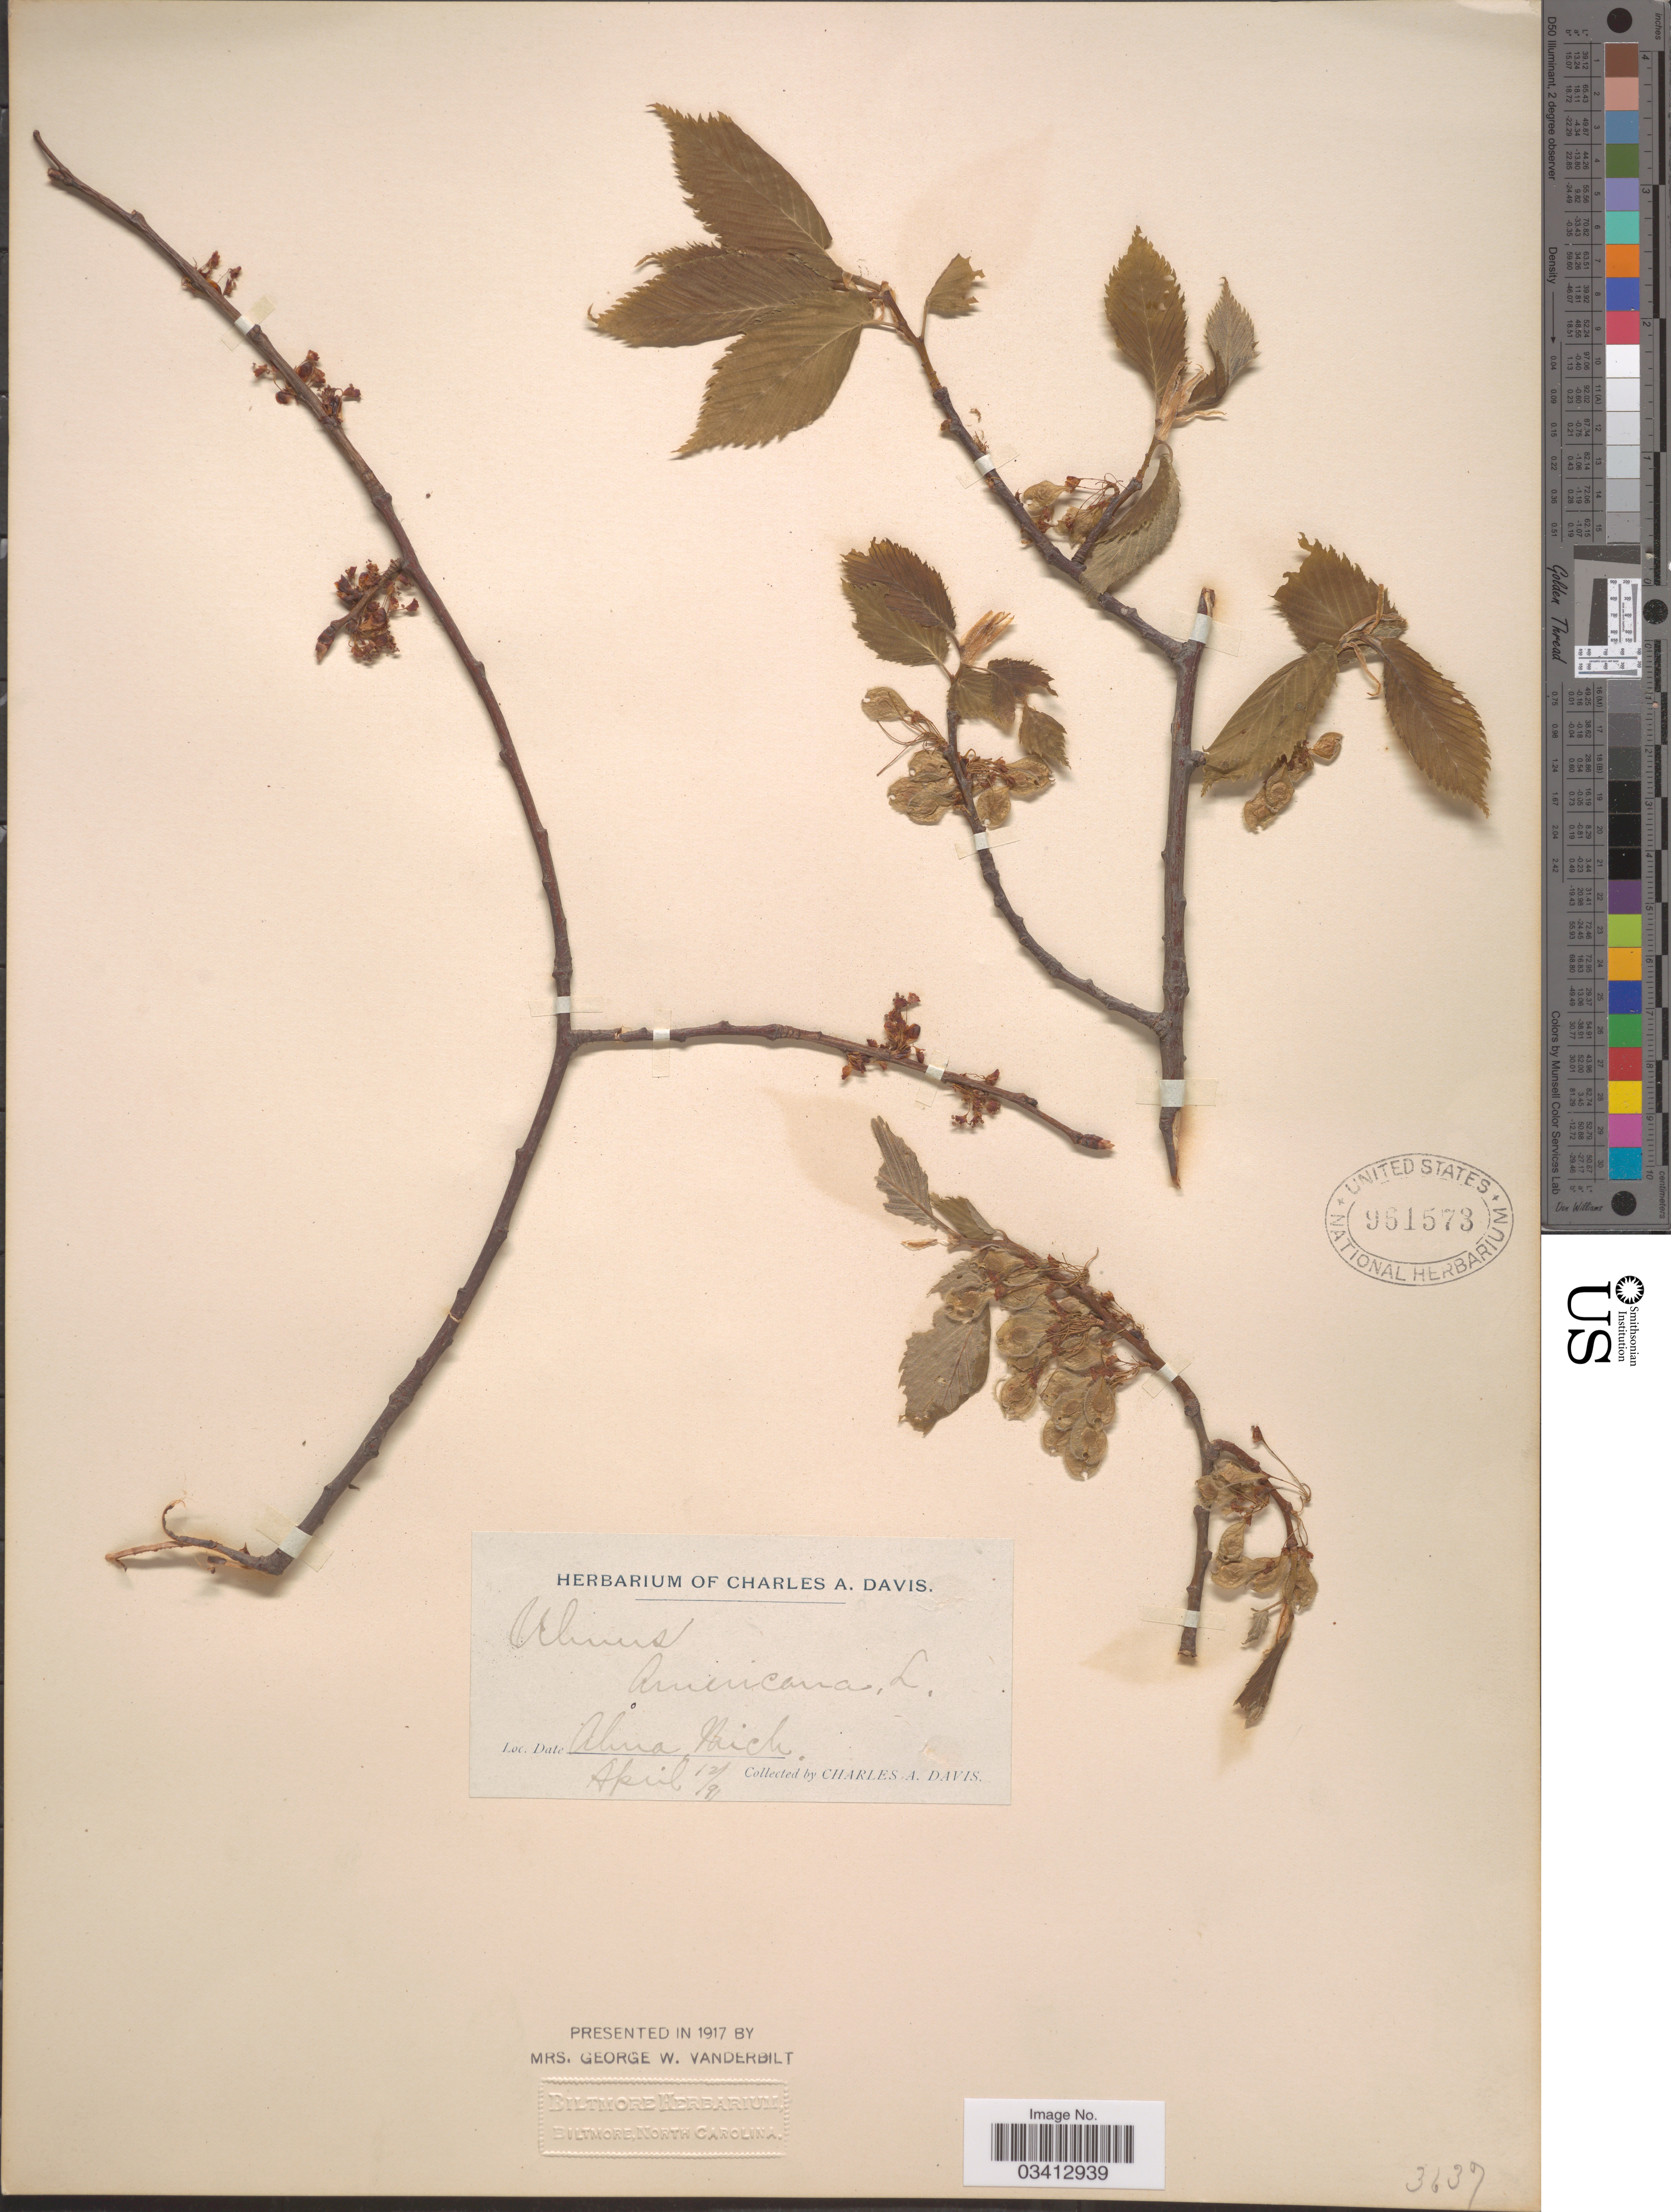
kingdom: Plantae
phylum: Tracheophyta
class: Magnoliopsida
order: Rosales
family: Ulmaceae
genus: Ulmus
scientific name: Ulmus americana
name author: L.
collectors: C. Davis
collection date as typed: Transcribed d/m/y: 12/4/91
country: United States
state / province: Michigan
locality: Alma.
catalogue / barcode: US 961573